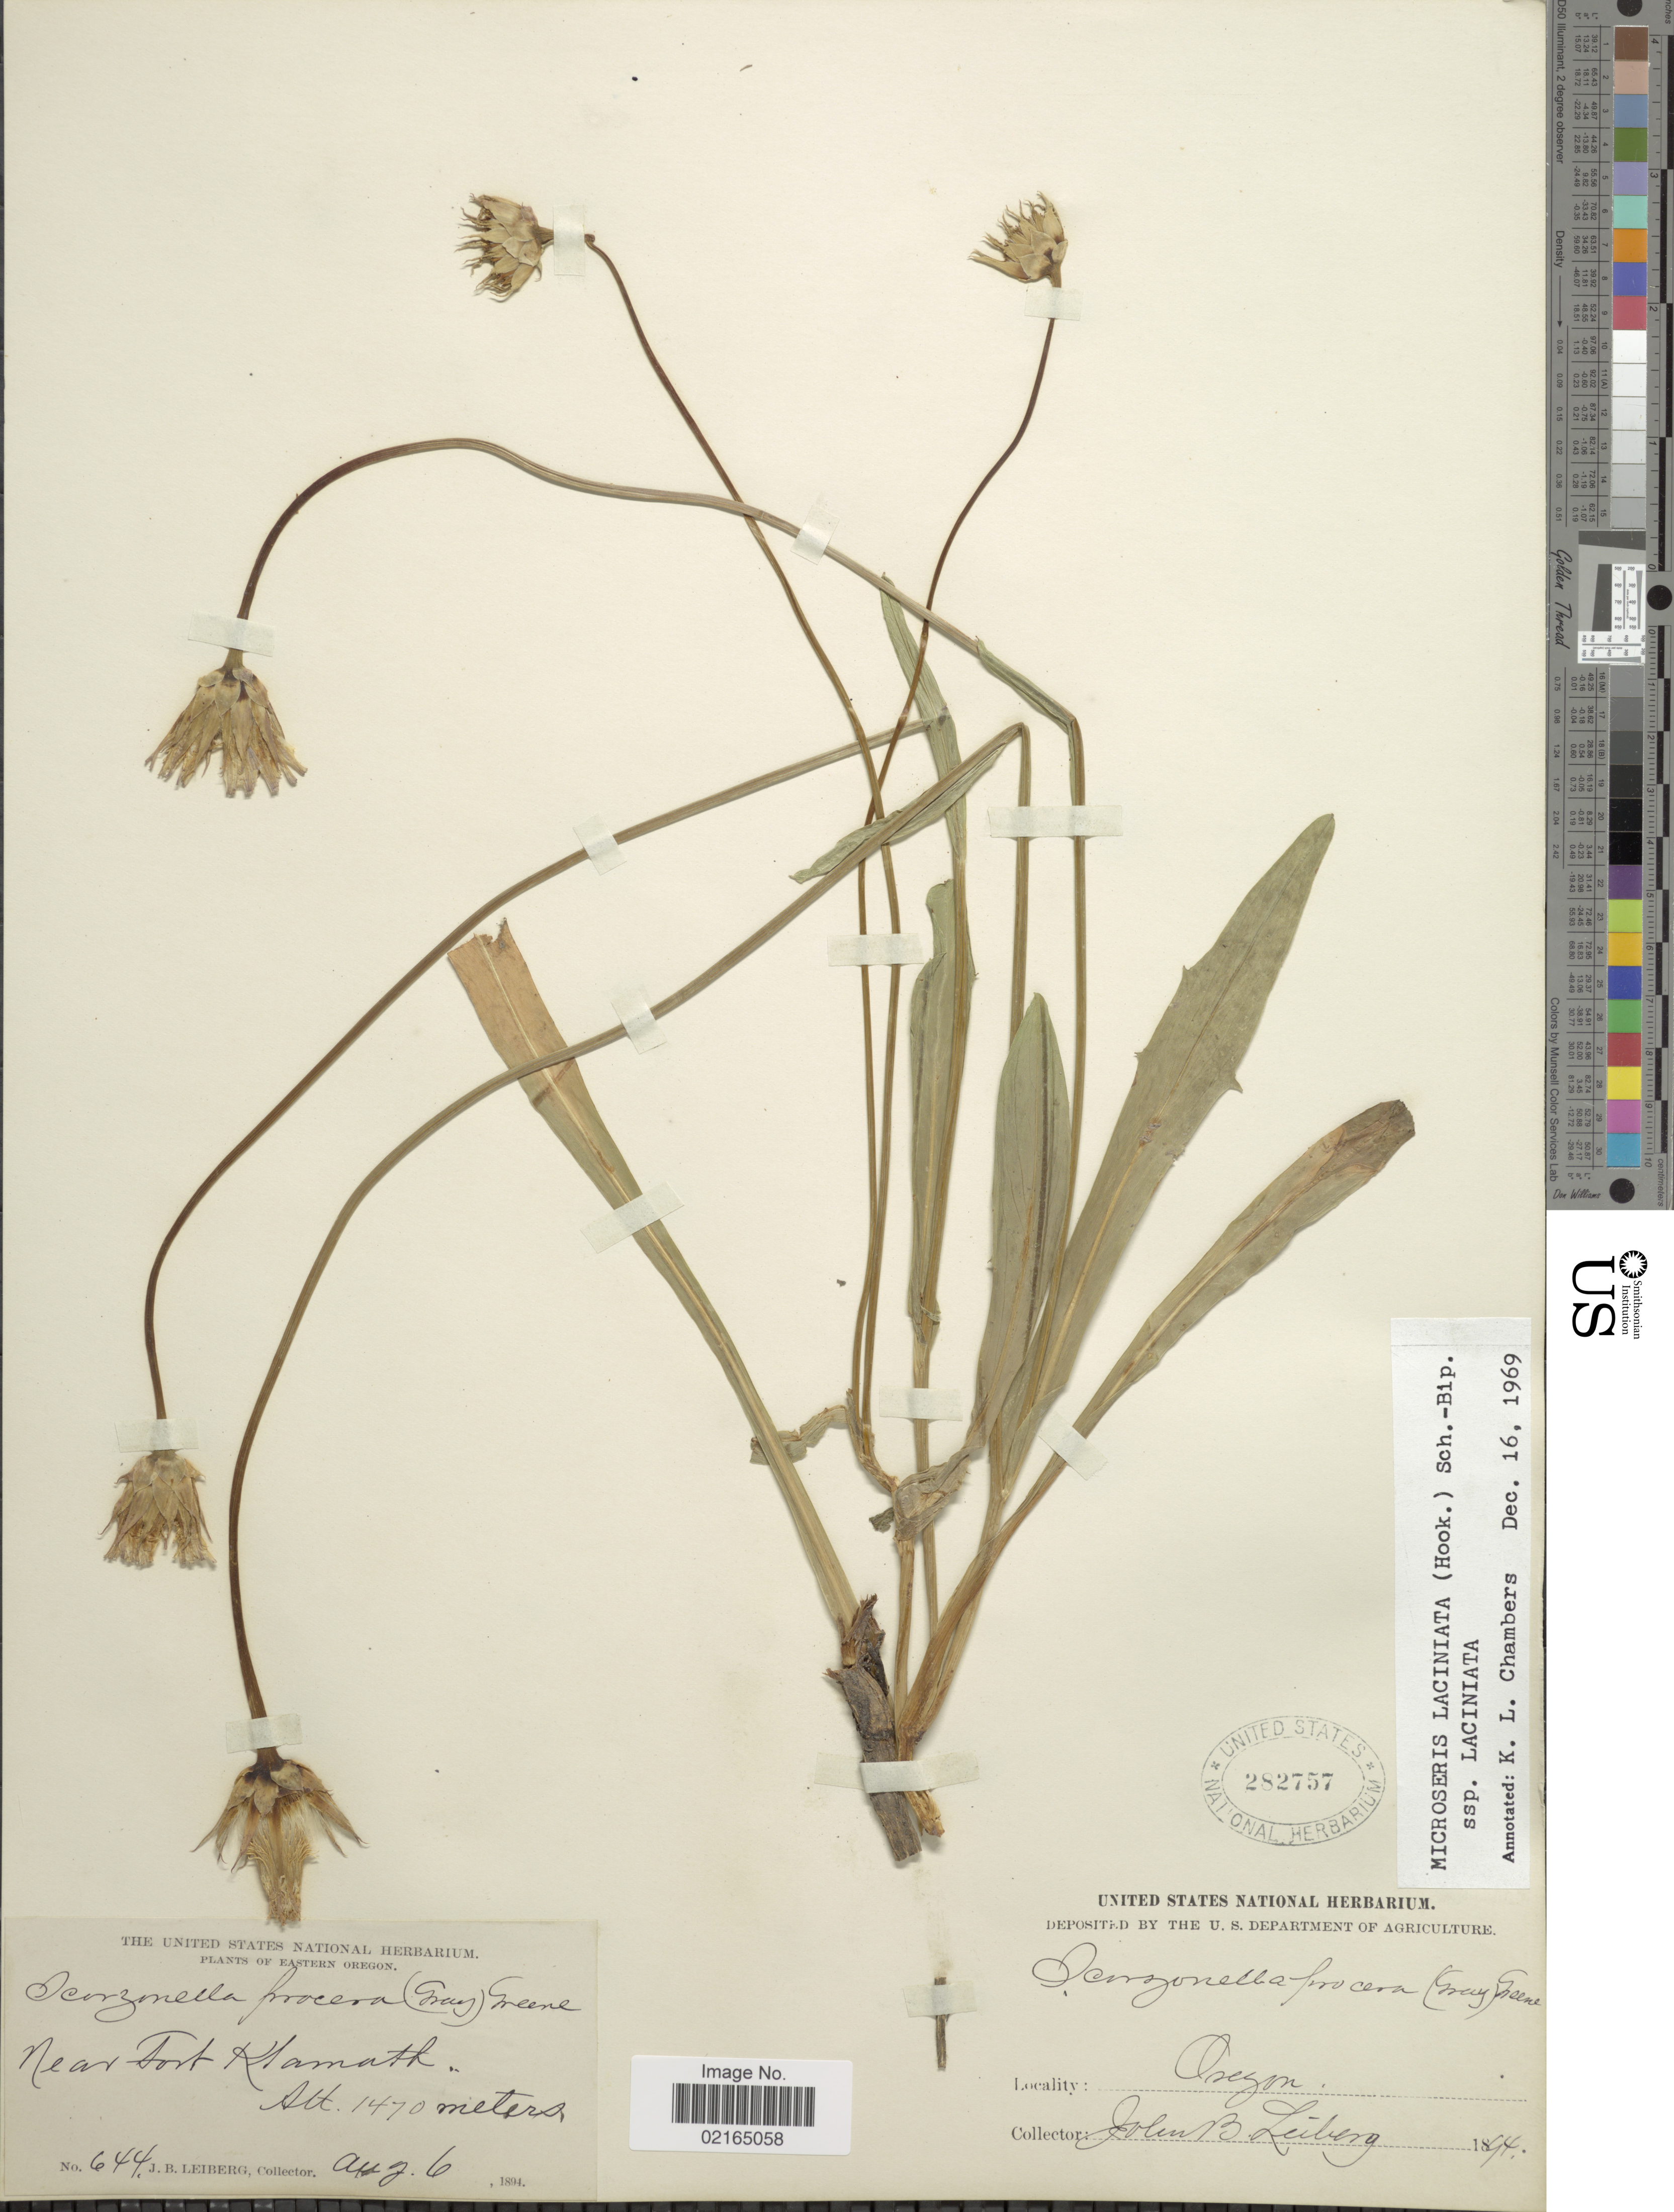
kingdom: Plantae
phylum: Tracheophyta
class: Magnoliopsida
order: Asterales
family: Asteraceae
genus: Microseris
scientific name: Microseris laciniata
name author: (Hook.) Sch. Bip.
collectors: J. B. Leiberg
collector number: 644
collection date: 1894-08-06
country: United States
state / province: Oregon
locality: Near Fort Klamath, eastern Oregon.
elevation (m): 1470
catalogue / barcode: US 282757